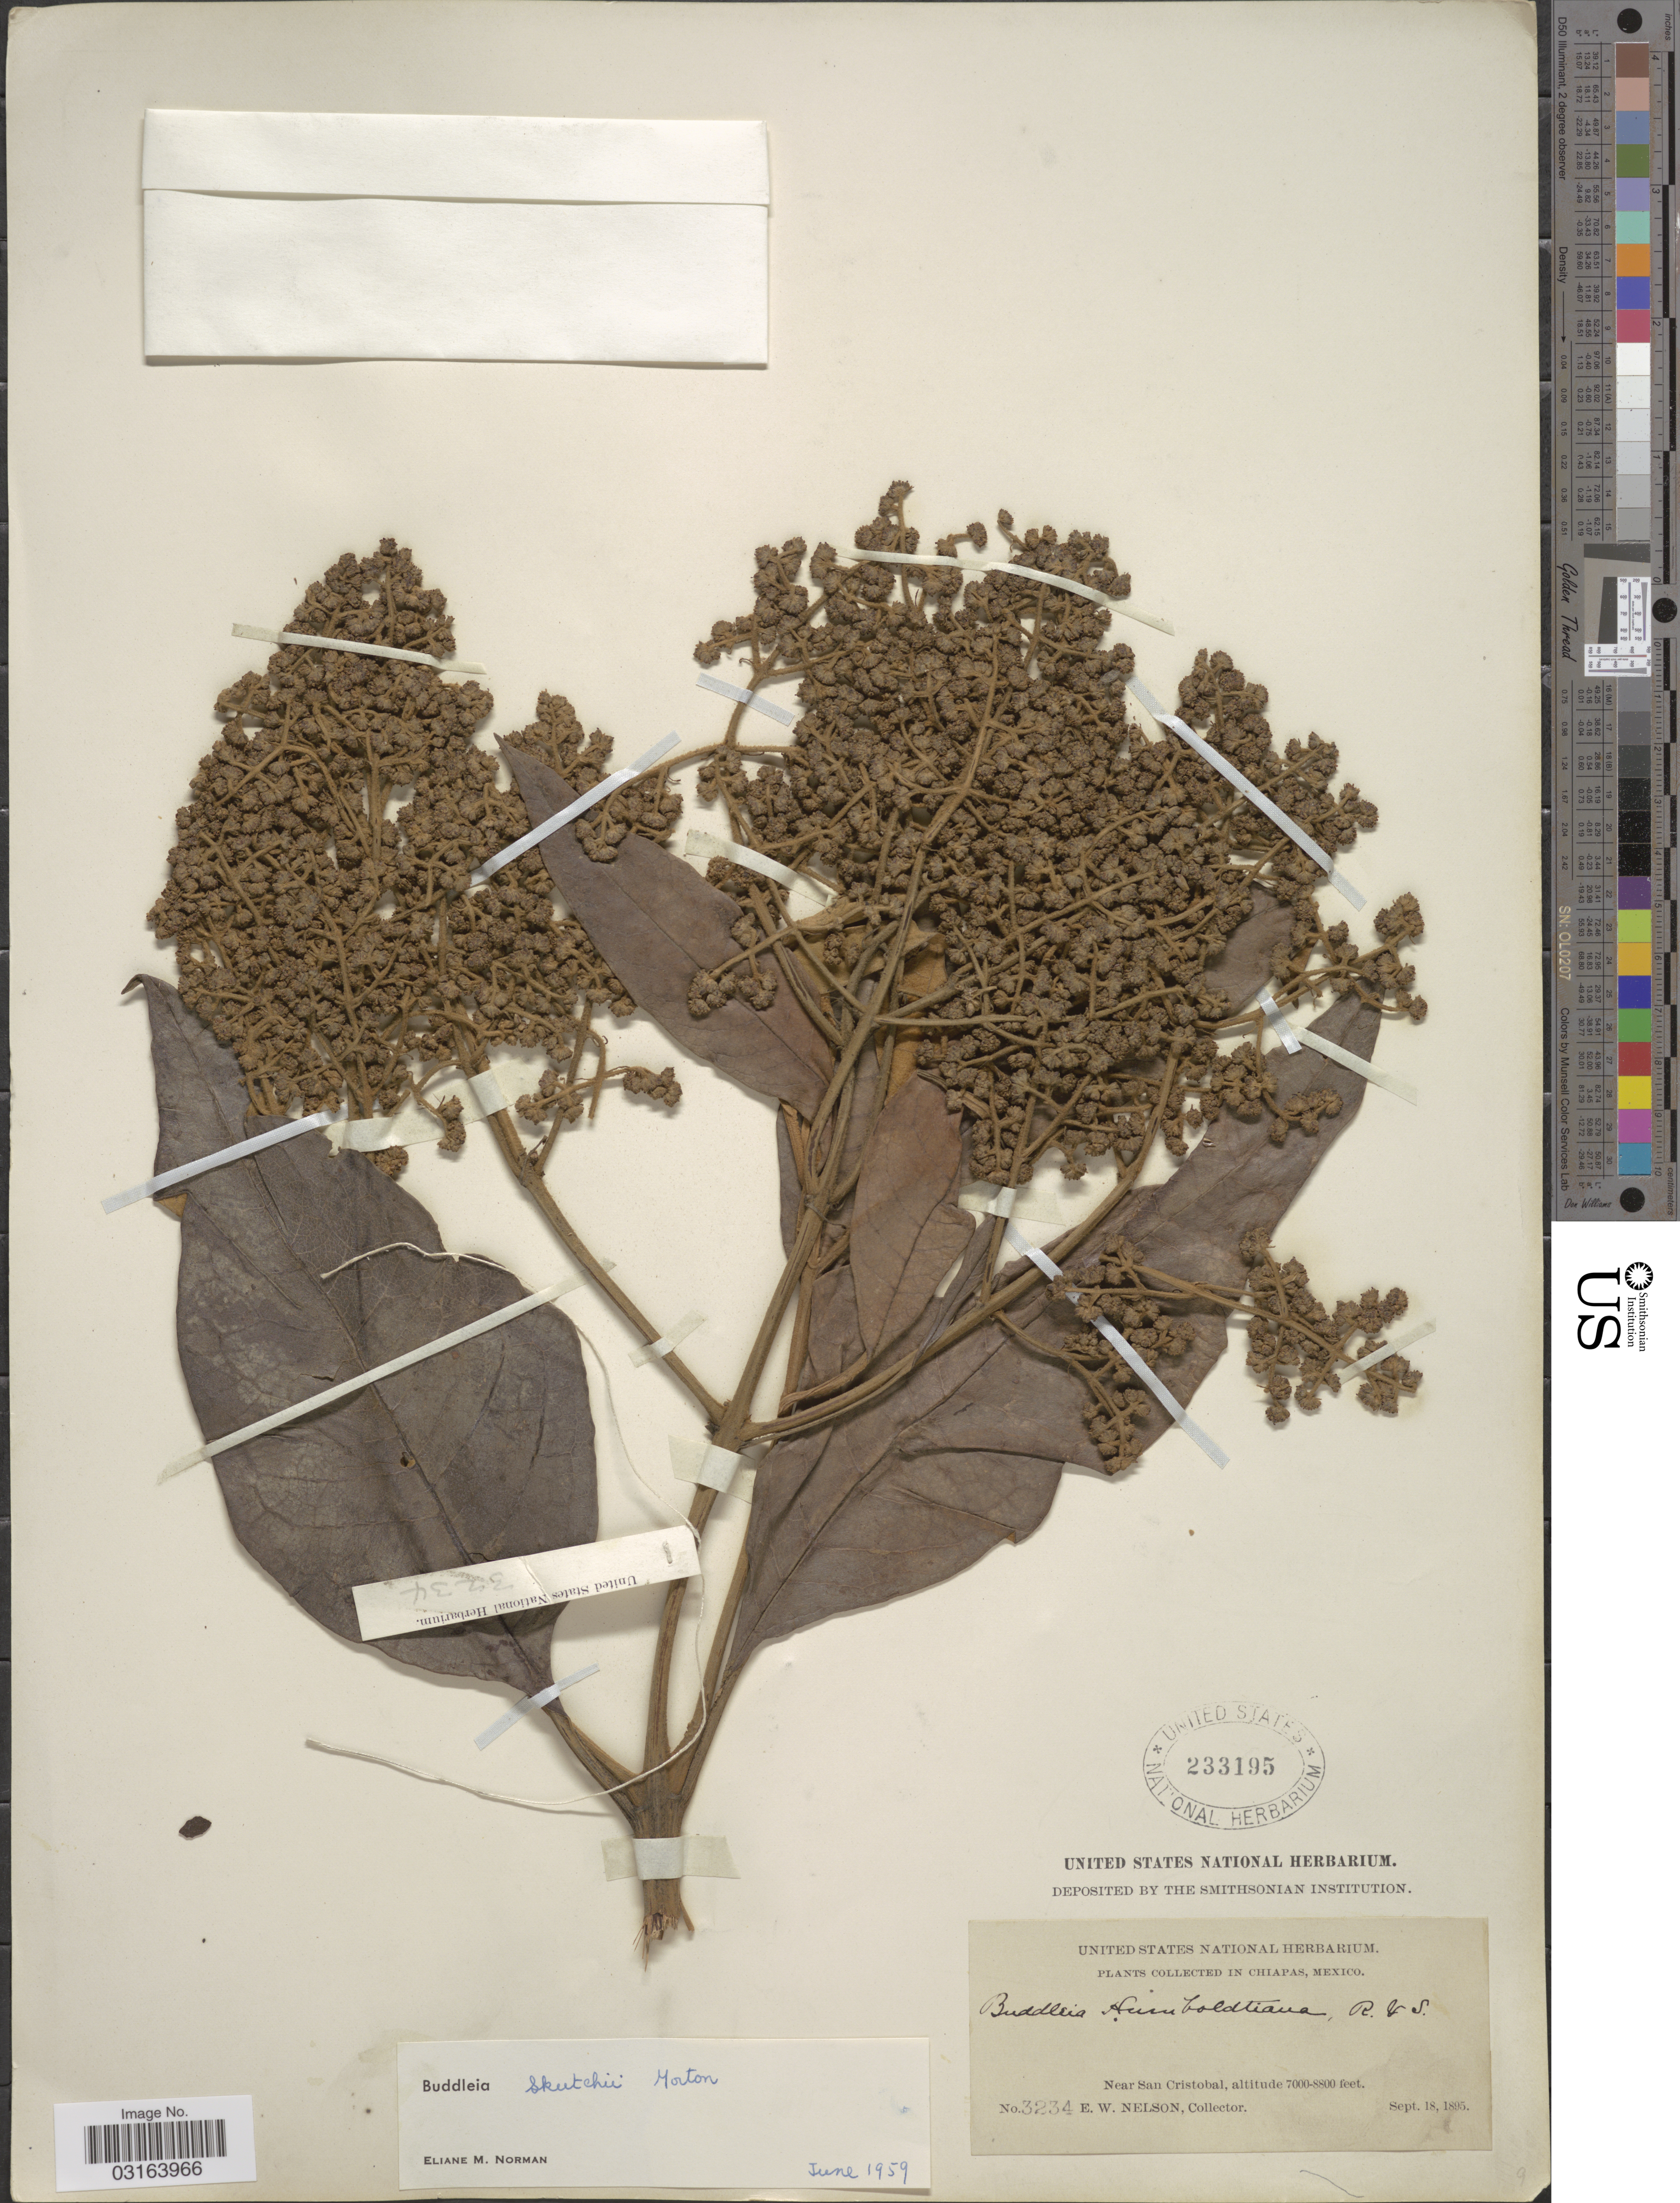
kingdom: Plantae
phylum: Tracheophyta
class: Magnoliopsida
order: Lamiales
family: Scrophulariaceae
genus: Buddleja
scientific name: Buddleja skutchii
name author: C.V. Morton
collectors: E. W. Nelson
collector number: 3234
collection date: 1895-09-18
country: Mexico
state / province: Chiapas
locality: Near San Cristobal.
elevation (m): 2134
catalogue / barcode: US 233195